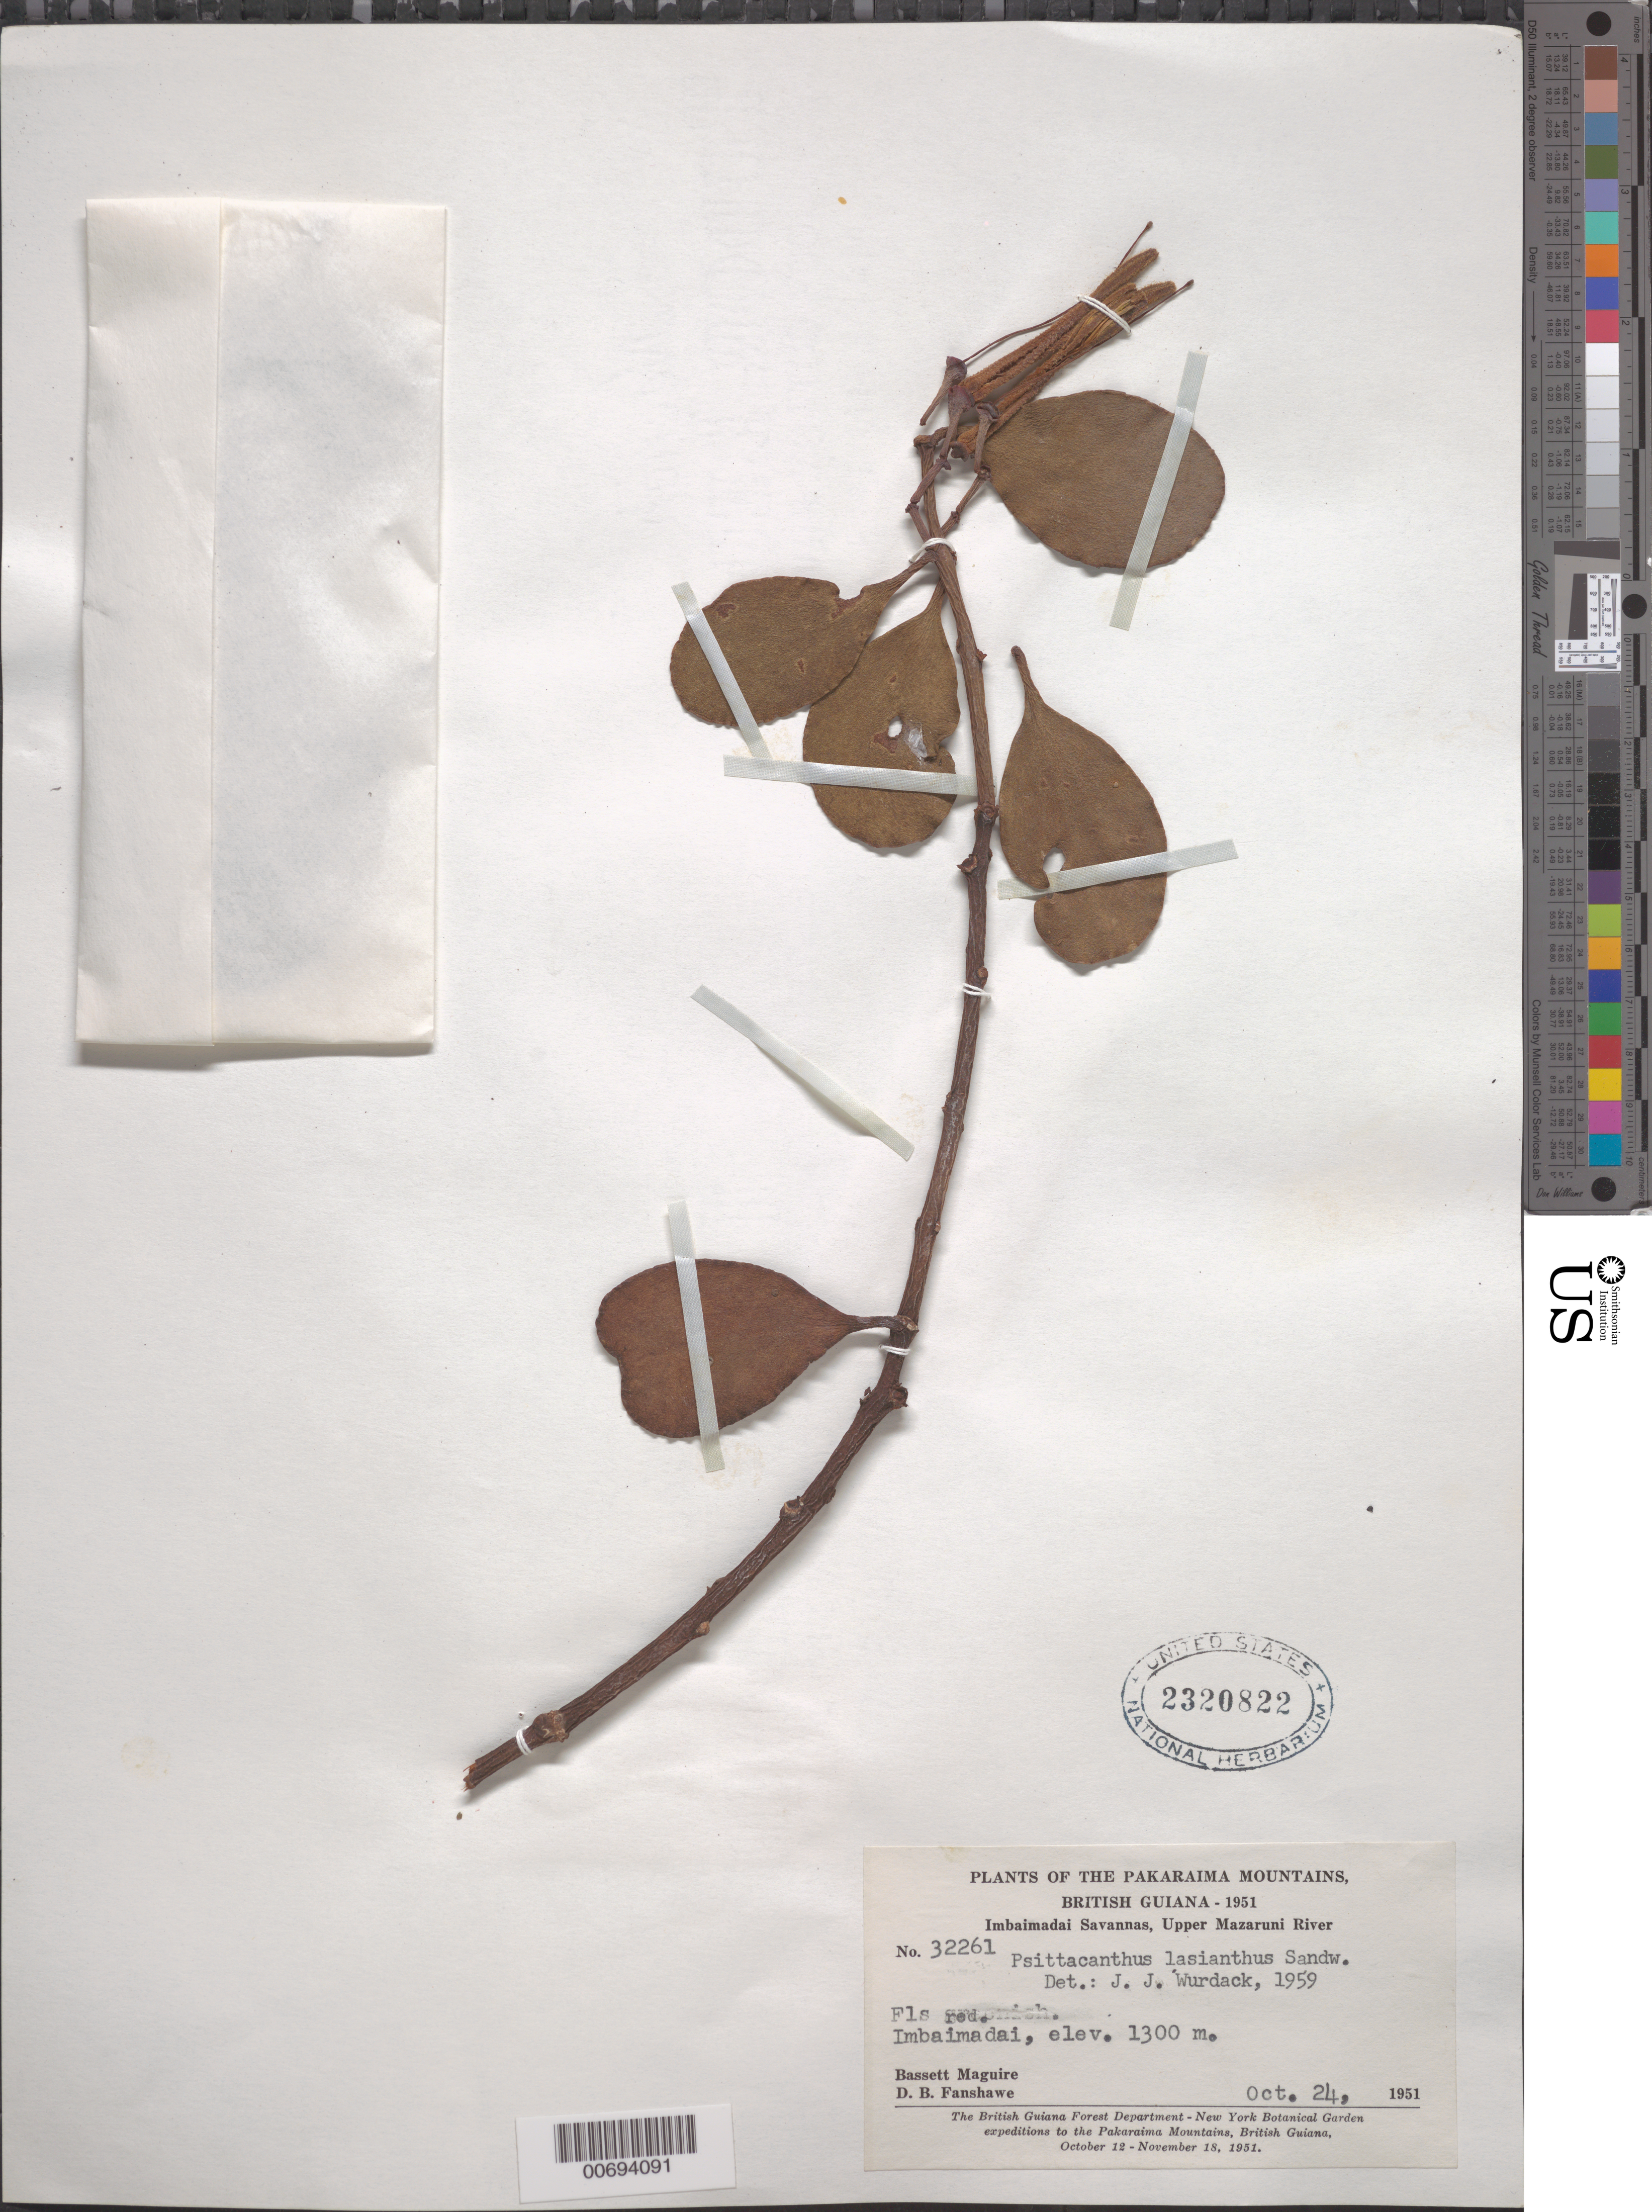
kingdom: Plantae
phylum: Tracheophyta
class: Magnoliopsida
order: Santalales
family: Loranthaceae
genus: Psittacanthus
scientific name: Psittacanthus leptanthus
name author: A.C. Sm.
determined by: Wurdack, John J., (US), US (UNITED STATES)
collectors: B. Maguire & D. B. Fanshawe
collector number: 32261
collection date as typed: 24-Oct-51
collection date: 1951-10-24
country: Guyana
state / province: Cuyuni-Mazaruni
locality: Imbaimadai Savannas, Pakaraima Mts., Upper Mazaruni River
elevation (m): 1300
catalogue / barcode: US 2320822